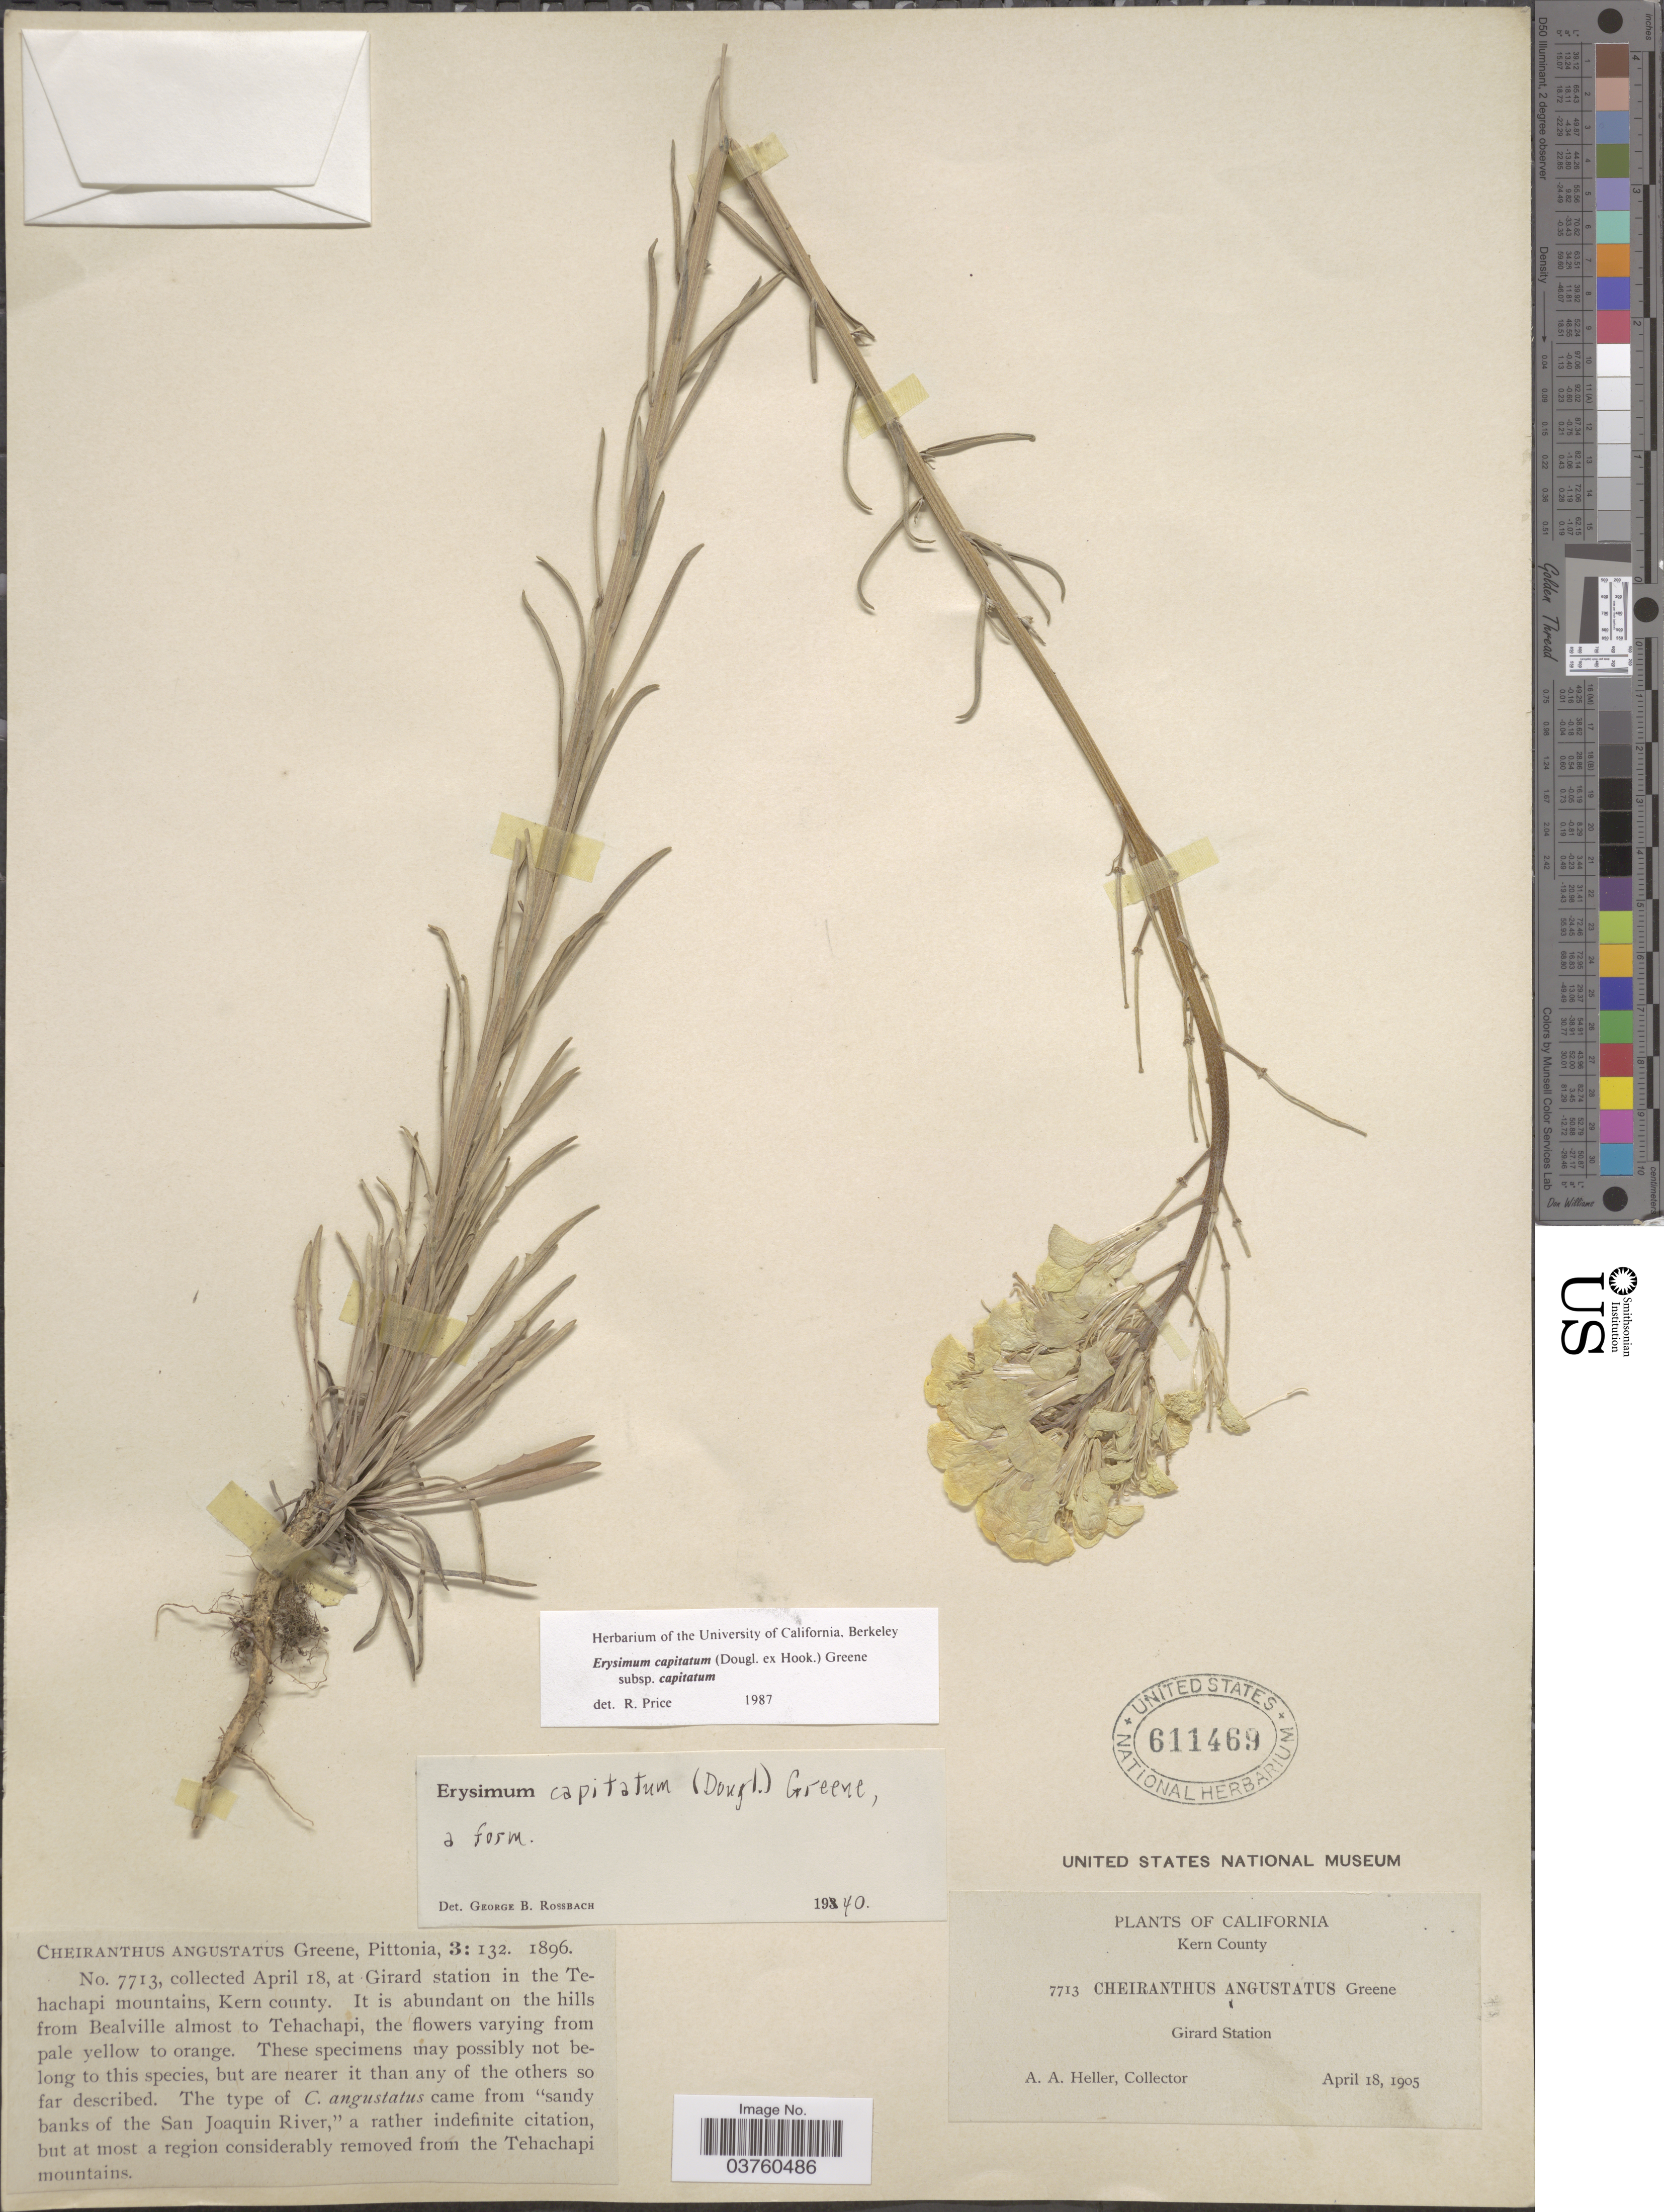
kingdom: Plantae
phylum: Tracheophyta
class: Magnoliopsida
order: Brassicales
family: Brassicaceae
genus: Erysimum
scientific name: Erysimum capitatum subsp. capitatum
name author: (Douglas ex Hook.) Greene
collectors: A. A. Heller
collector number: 7713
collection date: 1905-04-18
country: United States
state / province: California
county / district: Kern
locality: At Girard Station in the Tehachapi mountains, Kern County. It is abundant on the hills from Bealville almost to Tehachapi. Girard Station.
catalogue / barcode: US 611469